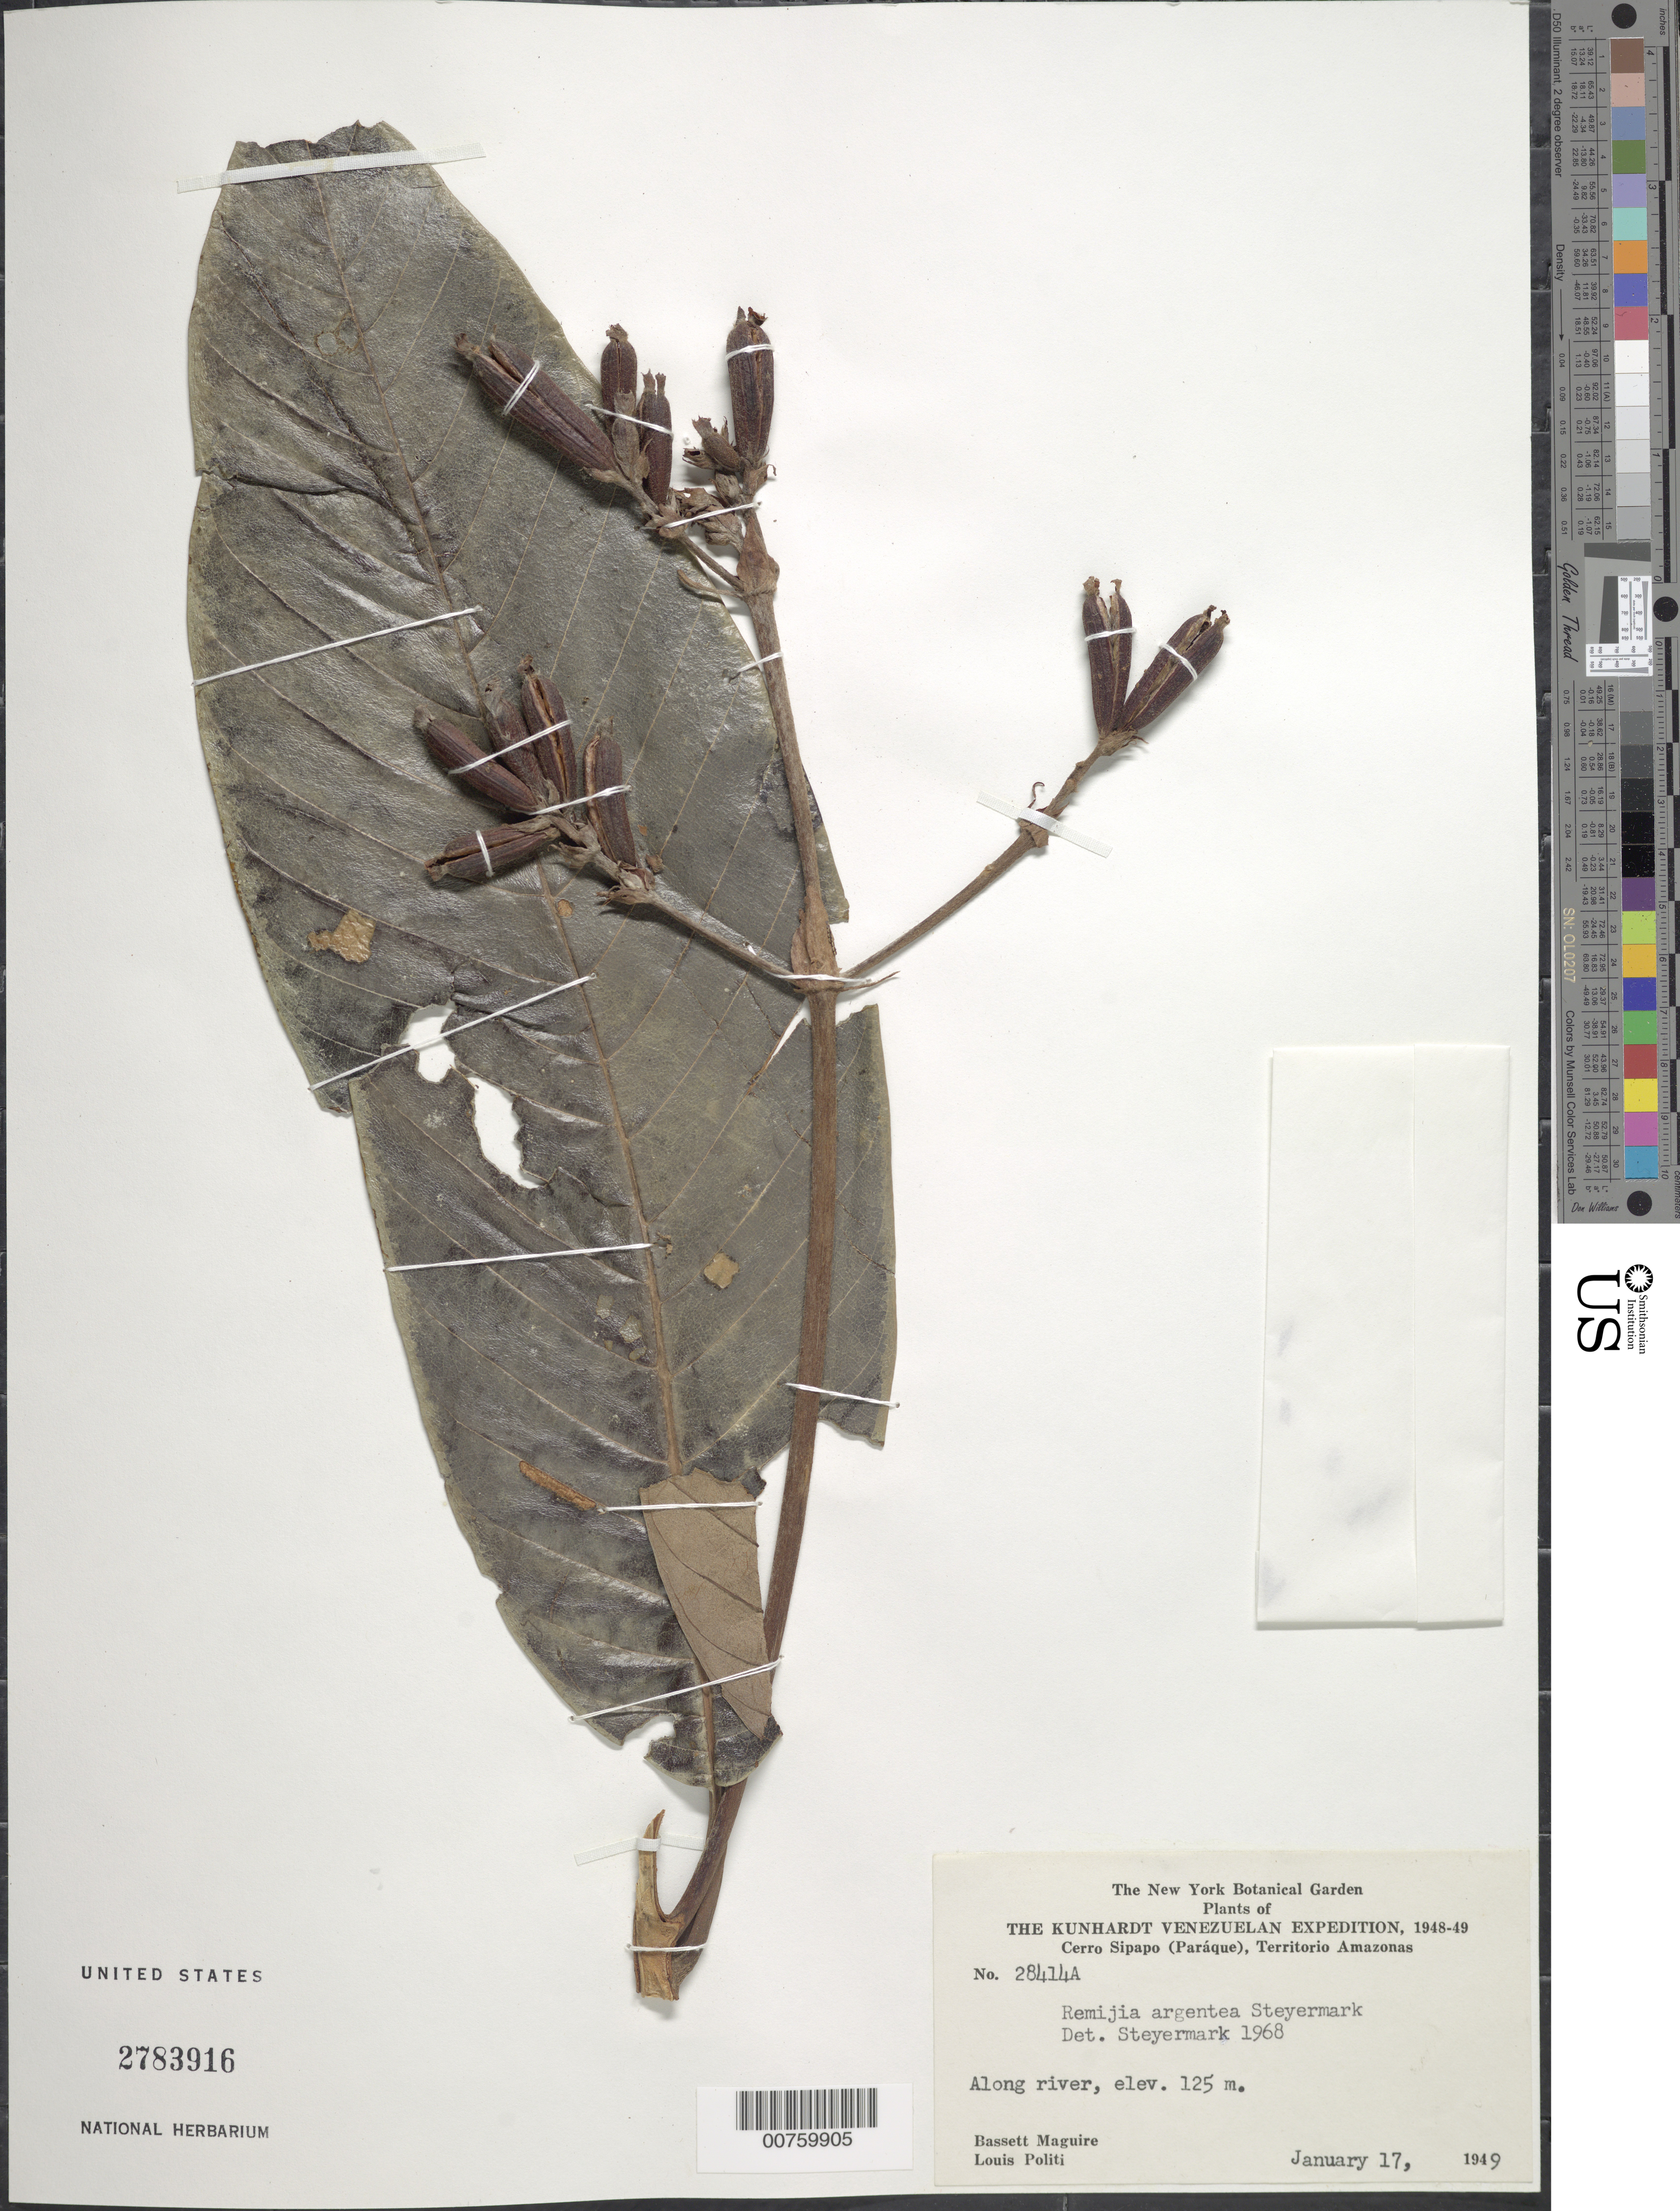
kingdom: Plantae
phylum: Tracheophyta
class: Magnoliopsida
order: Gentianales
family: Rubiaceae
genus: Remijia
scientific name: Remijia argentea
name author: Steyerm.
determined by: Steyermark, Julian A., (VEN)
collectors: B. Maguire & L. Politi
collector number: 28414 a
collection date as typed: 17-Jan-49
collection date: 1949-01-17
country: Venezuela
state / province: Amazonas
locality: Cerro Sipapo (Paráque), Base Camp, Río Cuao, Río Orinoco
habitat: Along river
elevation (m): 125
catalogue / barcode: US 2783916